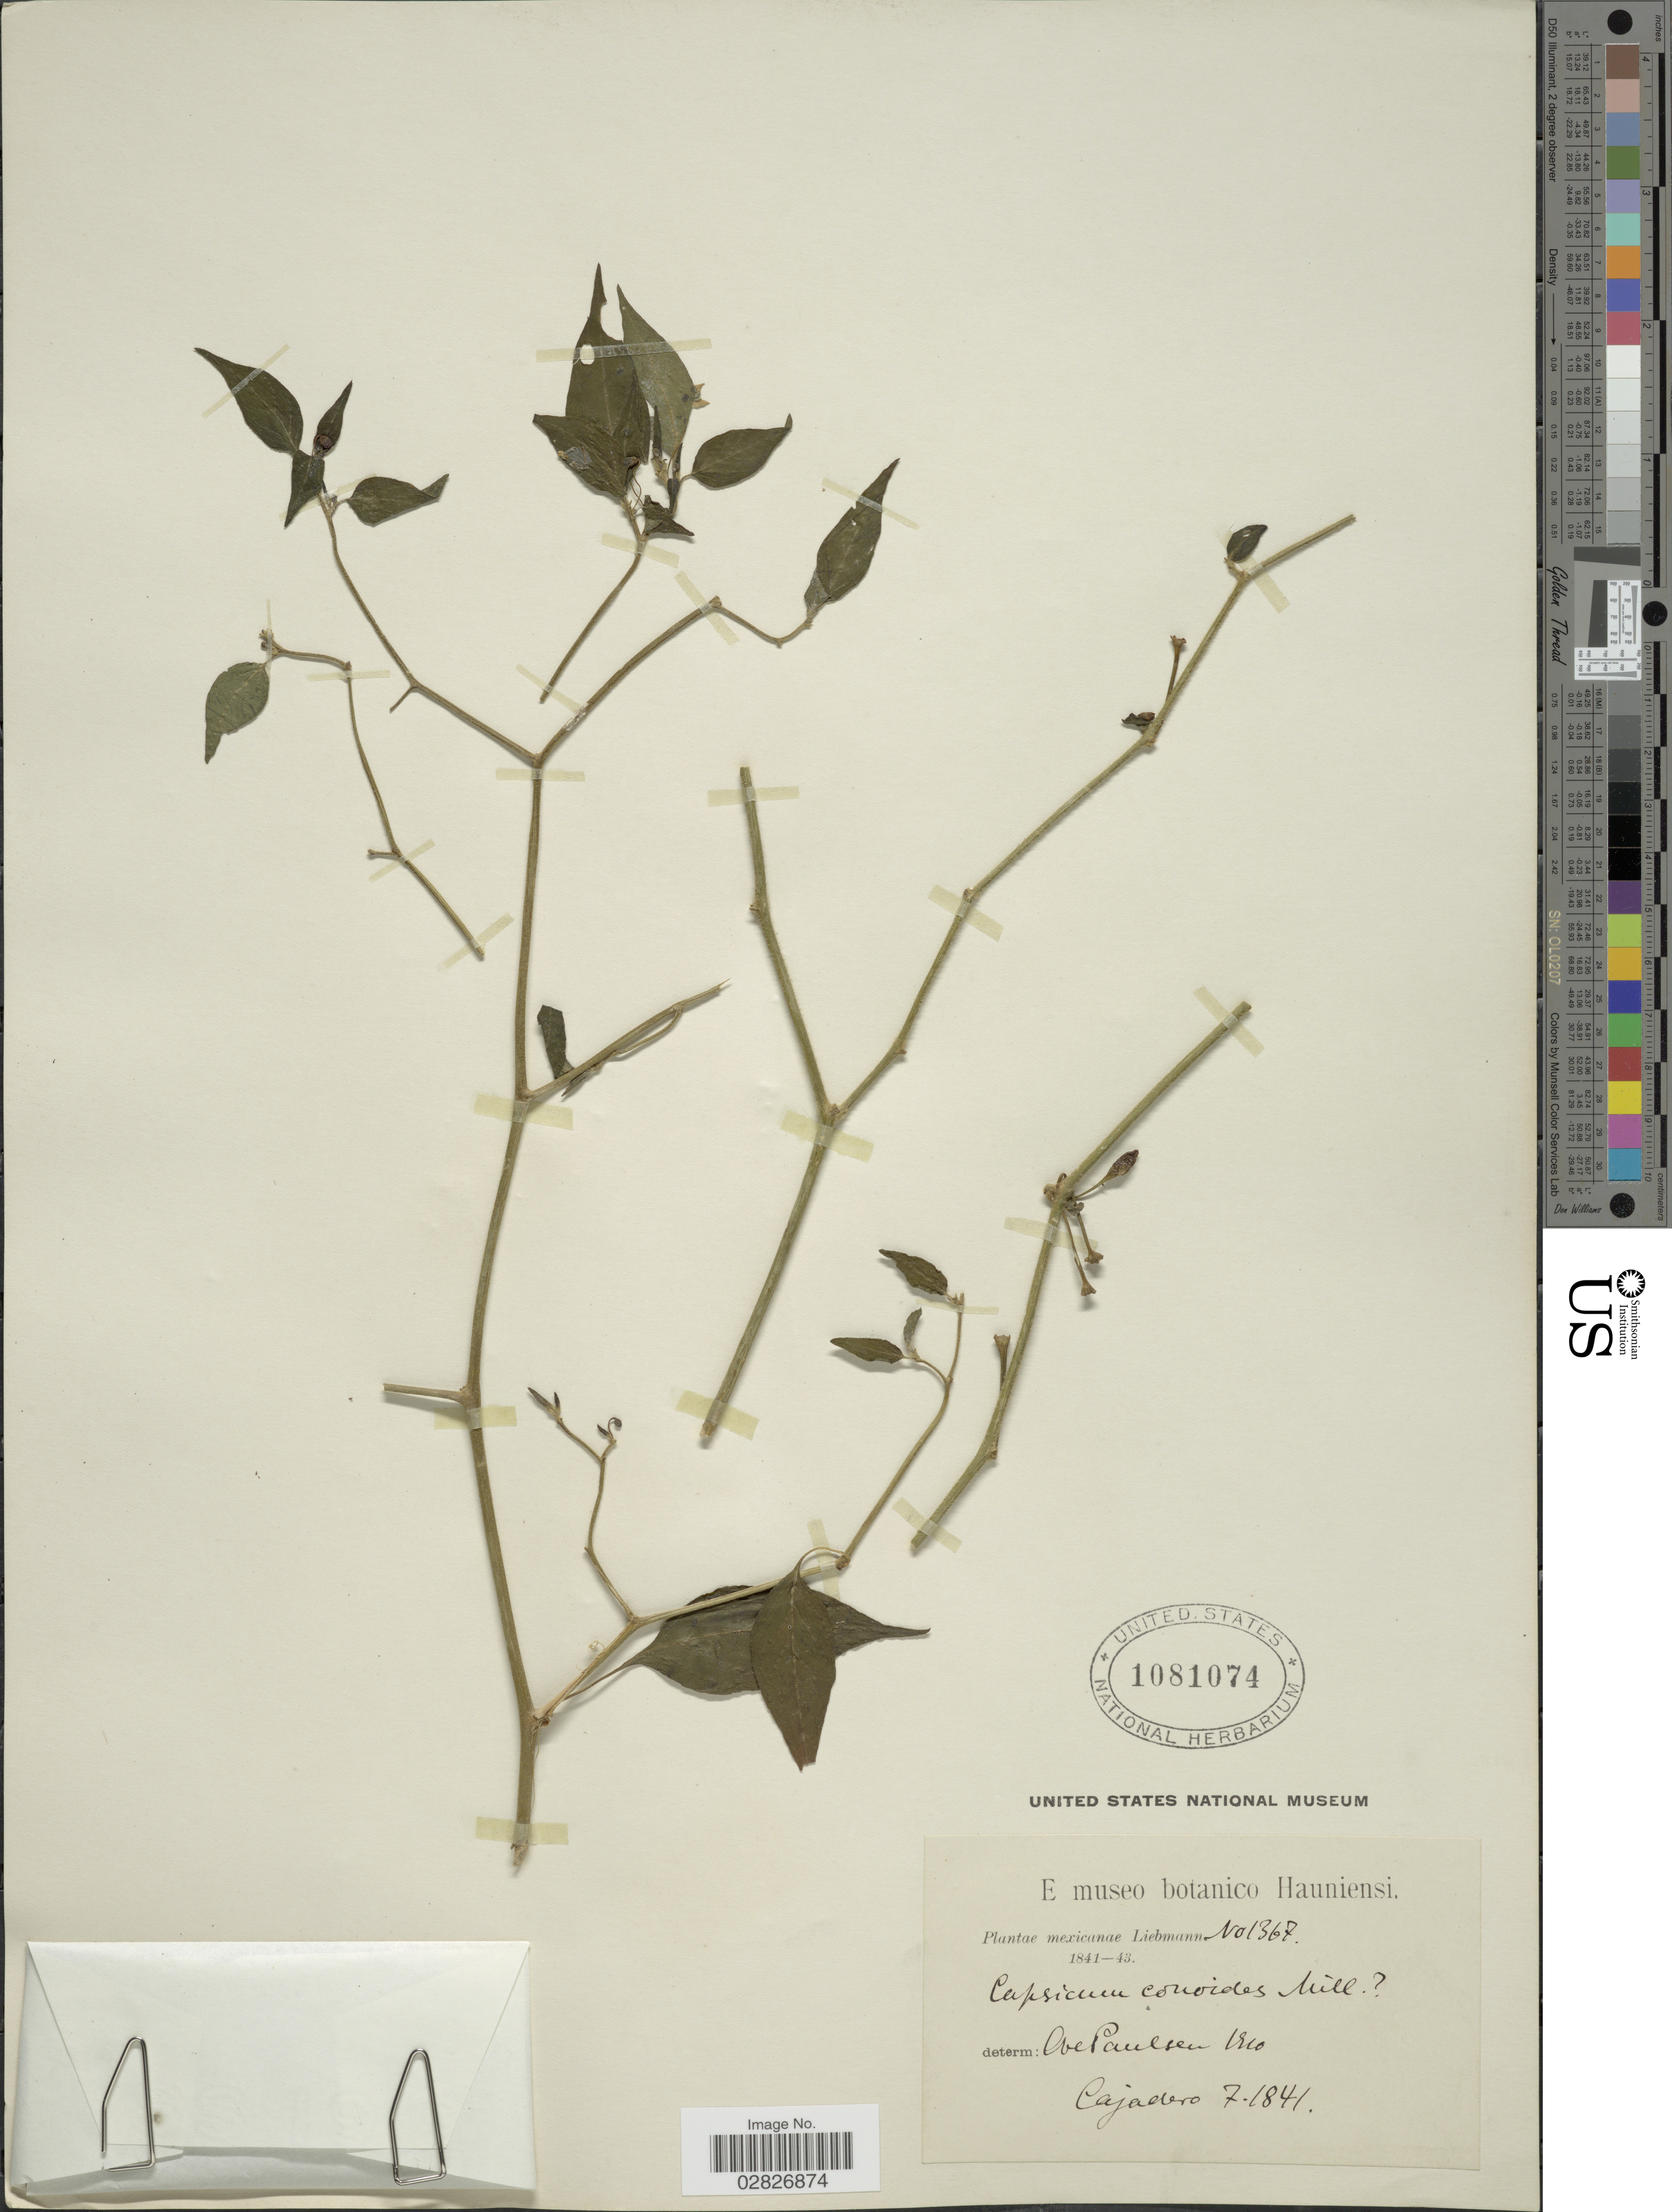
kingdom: Plantae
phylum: Tracheophyta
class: Magnoliopsida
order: Solanales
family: Solanaceae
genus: Capsicum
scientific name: Capsicum frutescens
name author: L.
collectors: Liebmann, --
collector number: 1367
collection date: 1841-07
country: Mexico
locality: Cajadero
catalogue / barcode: US 1081074